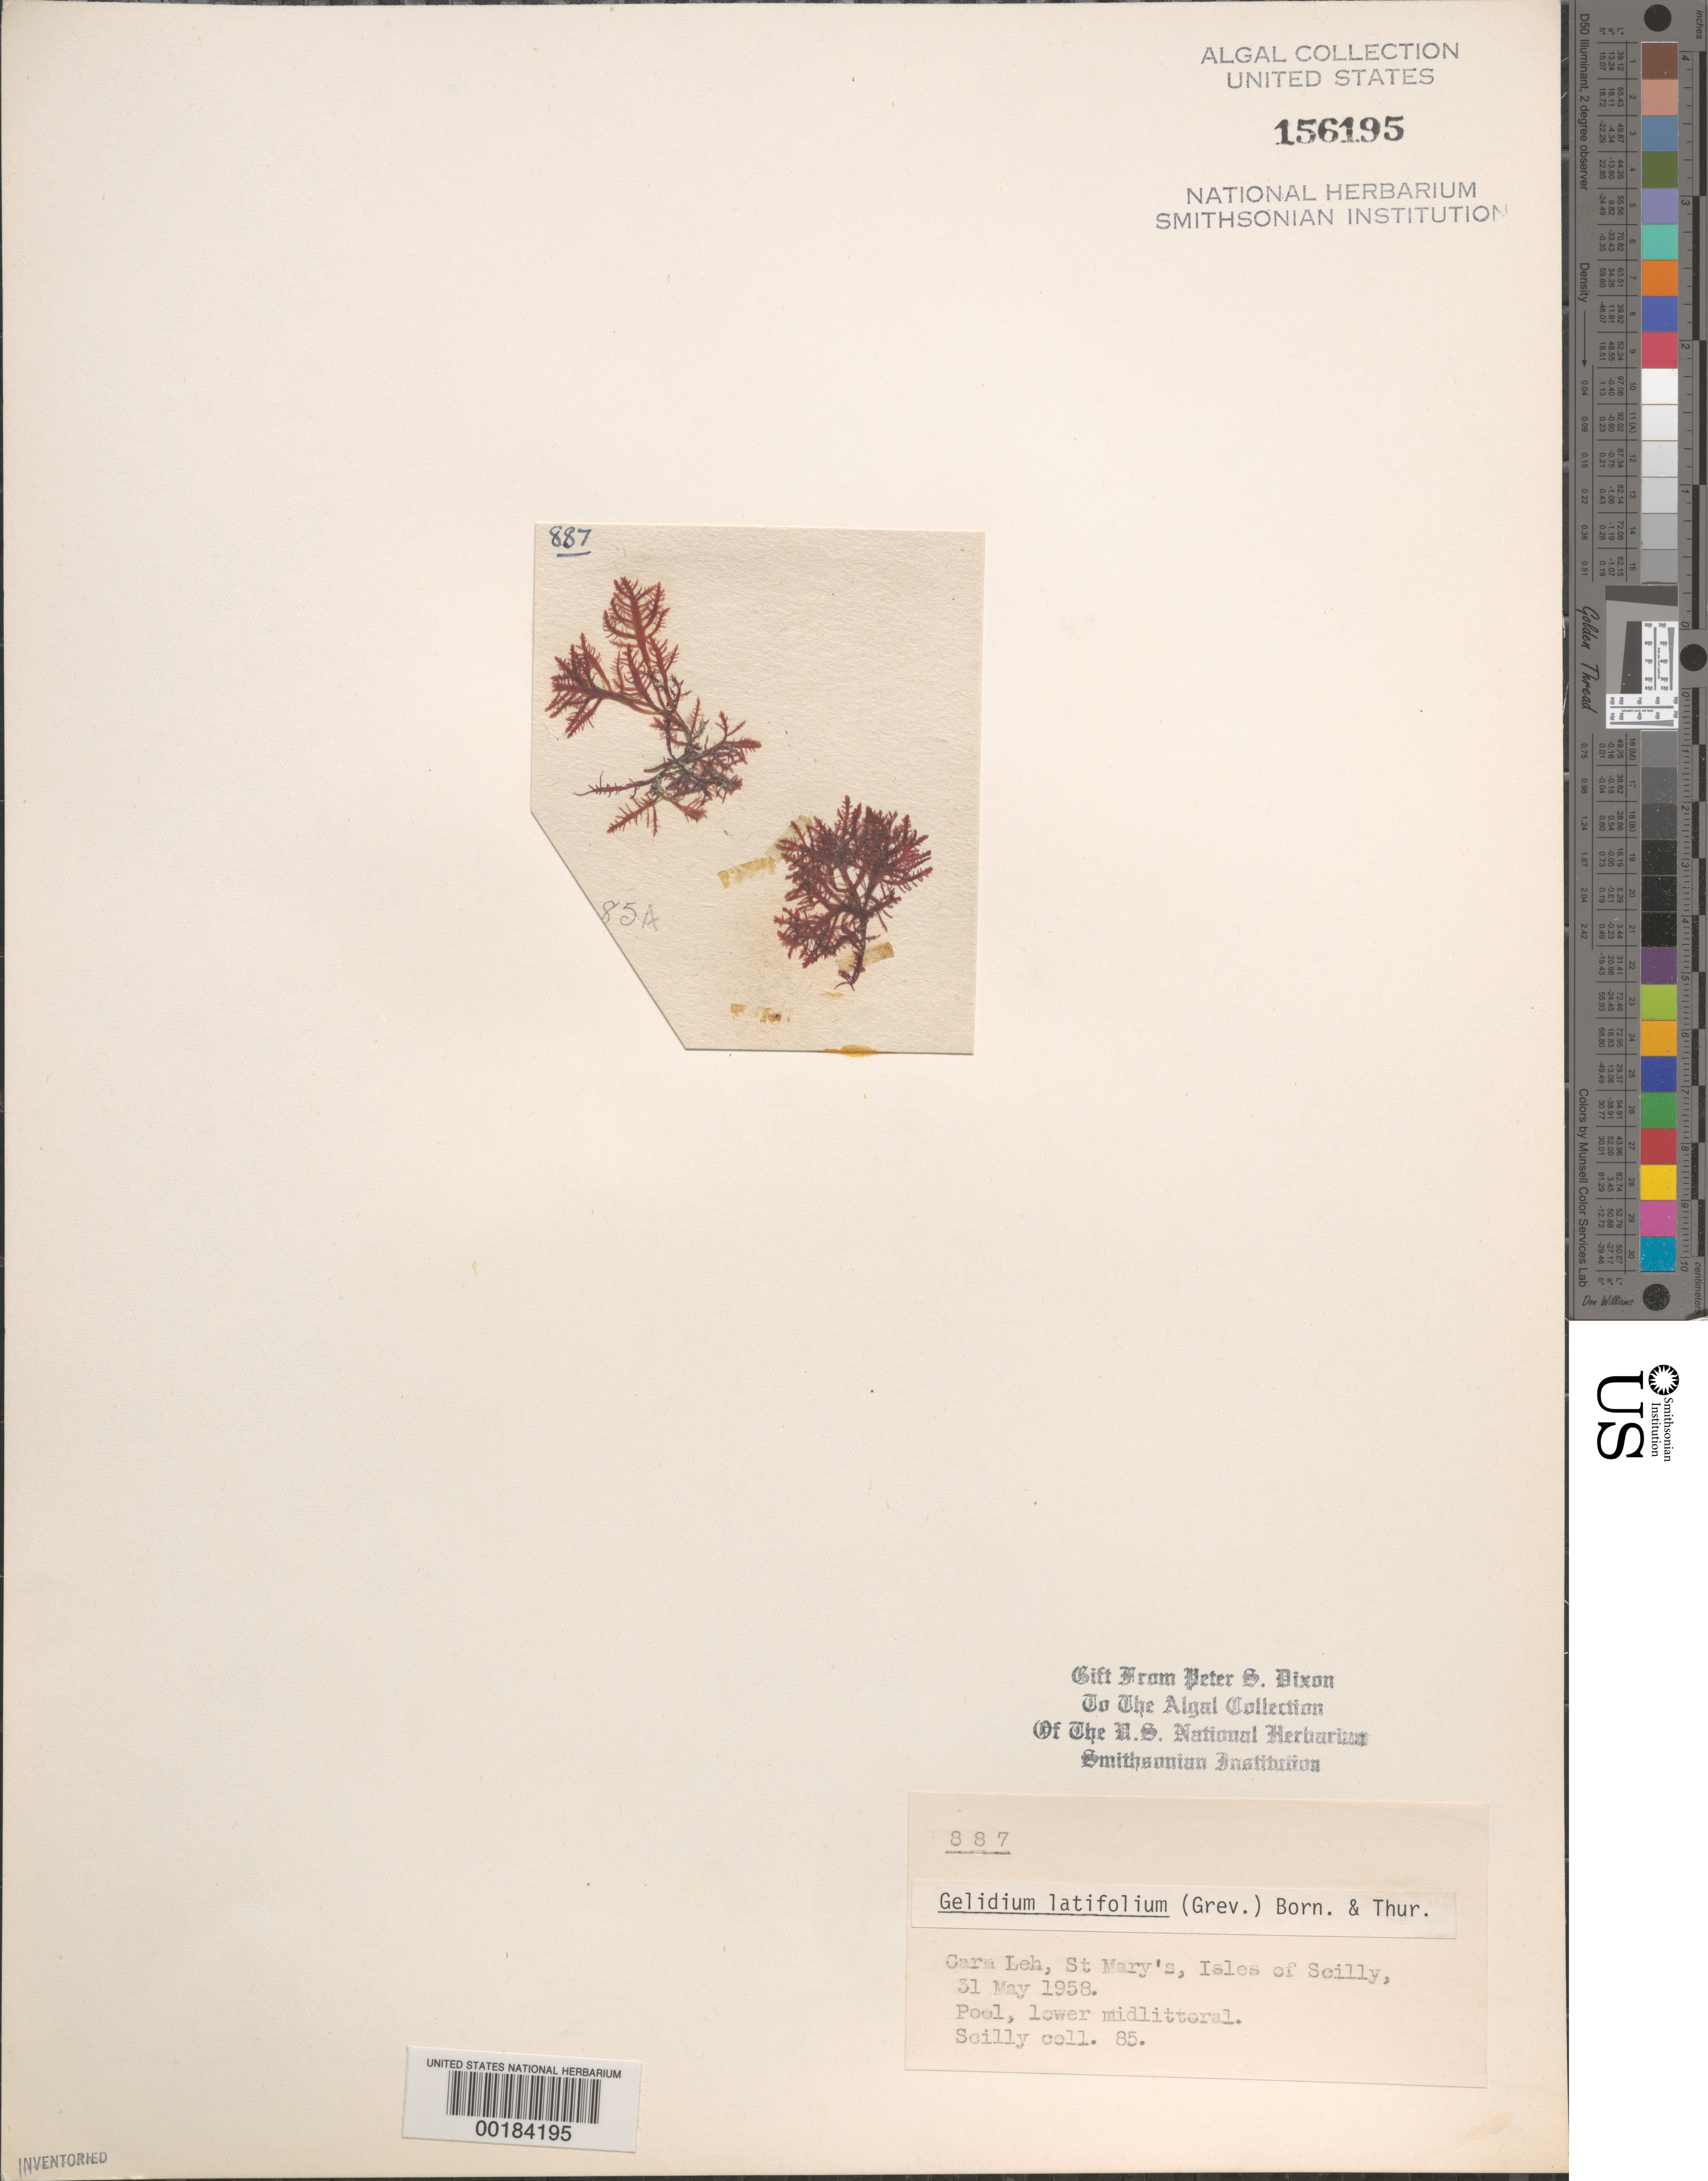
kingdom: Plantae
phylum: Rhodophyta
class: Florideophyceae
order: Gelidiales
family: Gelidiaceae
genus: Gelidium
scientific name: Gelidium spinosum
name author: (S.G. Gmel.) P.C. Silva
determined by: Algae name updating Project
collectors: P. S. Dixon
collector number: PSD 887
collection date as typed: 31 May 1958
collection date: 1958-05-31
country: United Kingdom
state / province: England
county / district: Council of the Isles of Scilly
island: St. Mary's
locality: Carn Leh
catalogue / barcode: US 156195